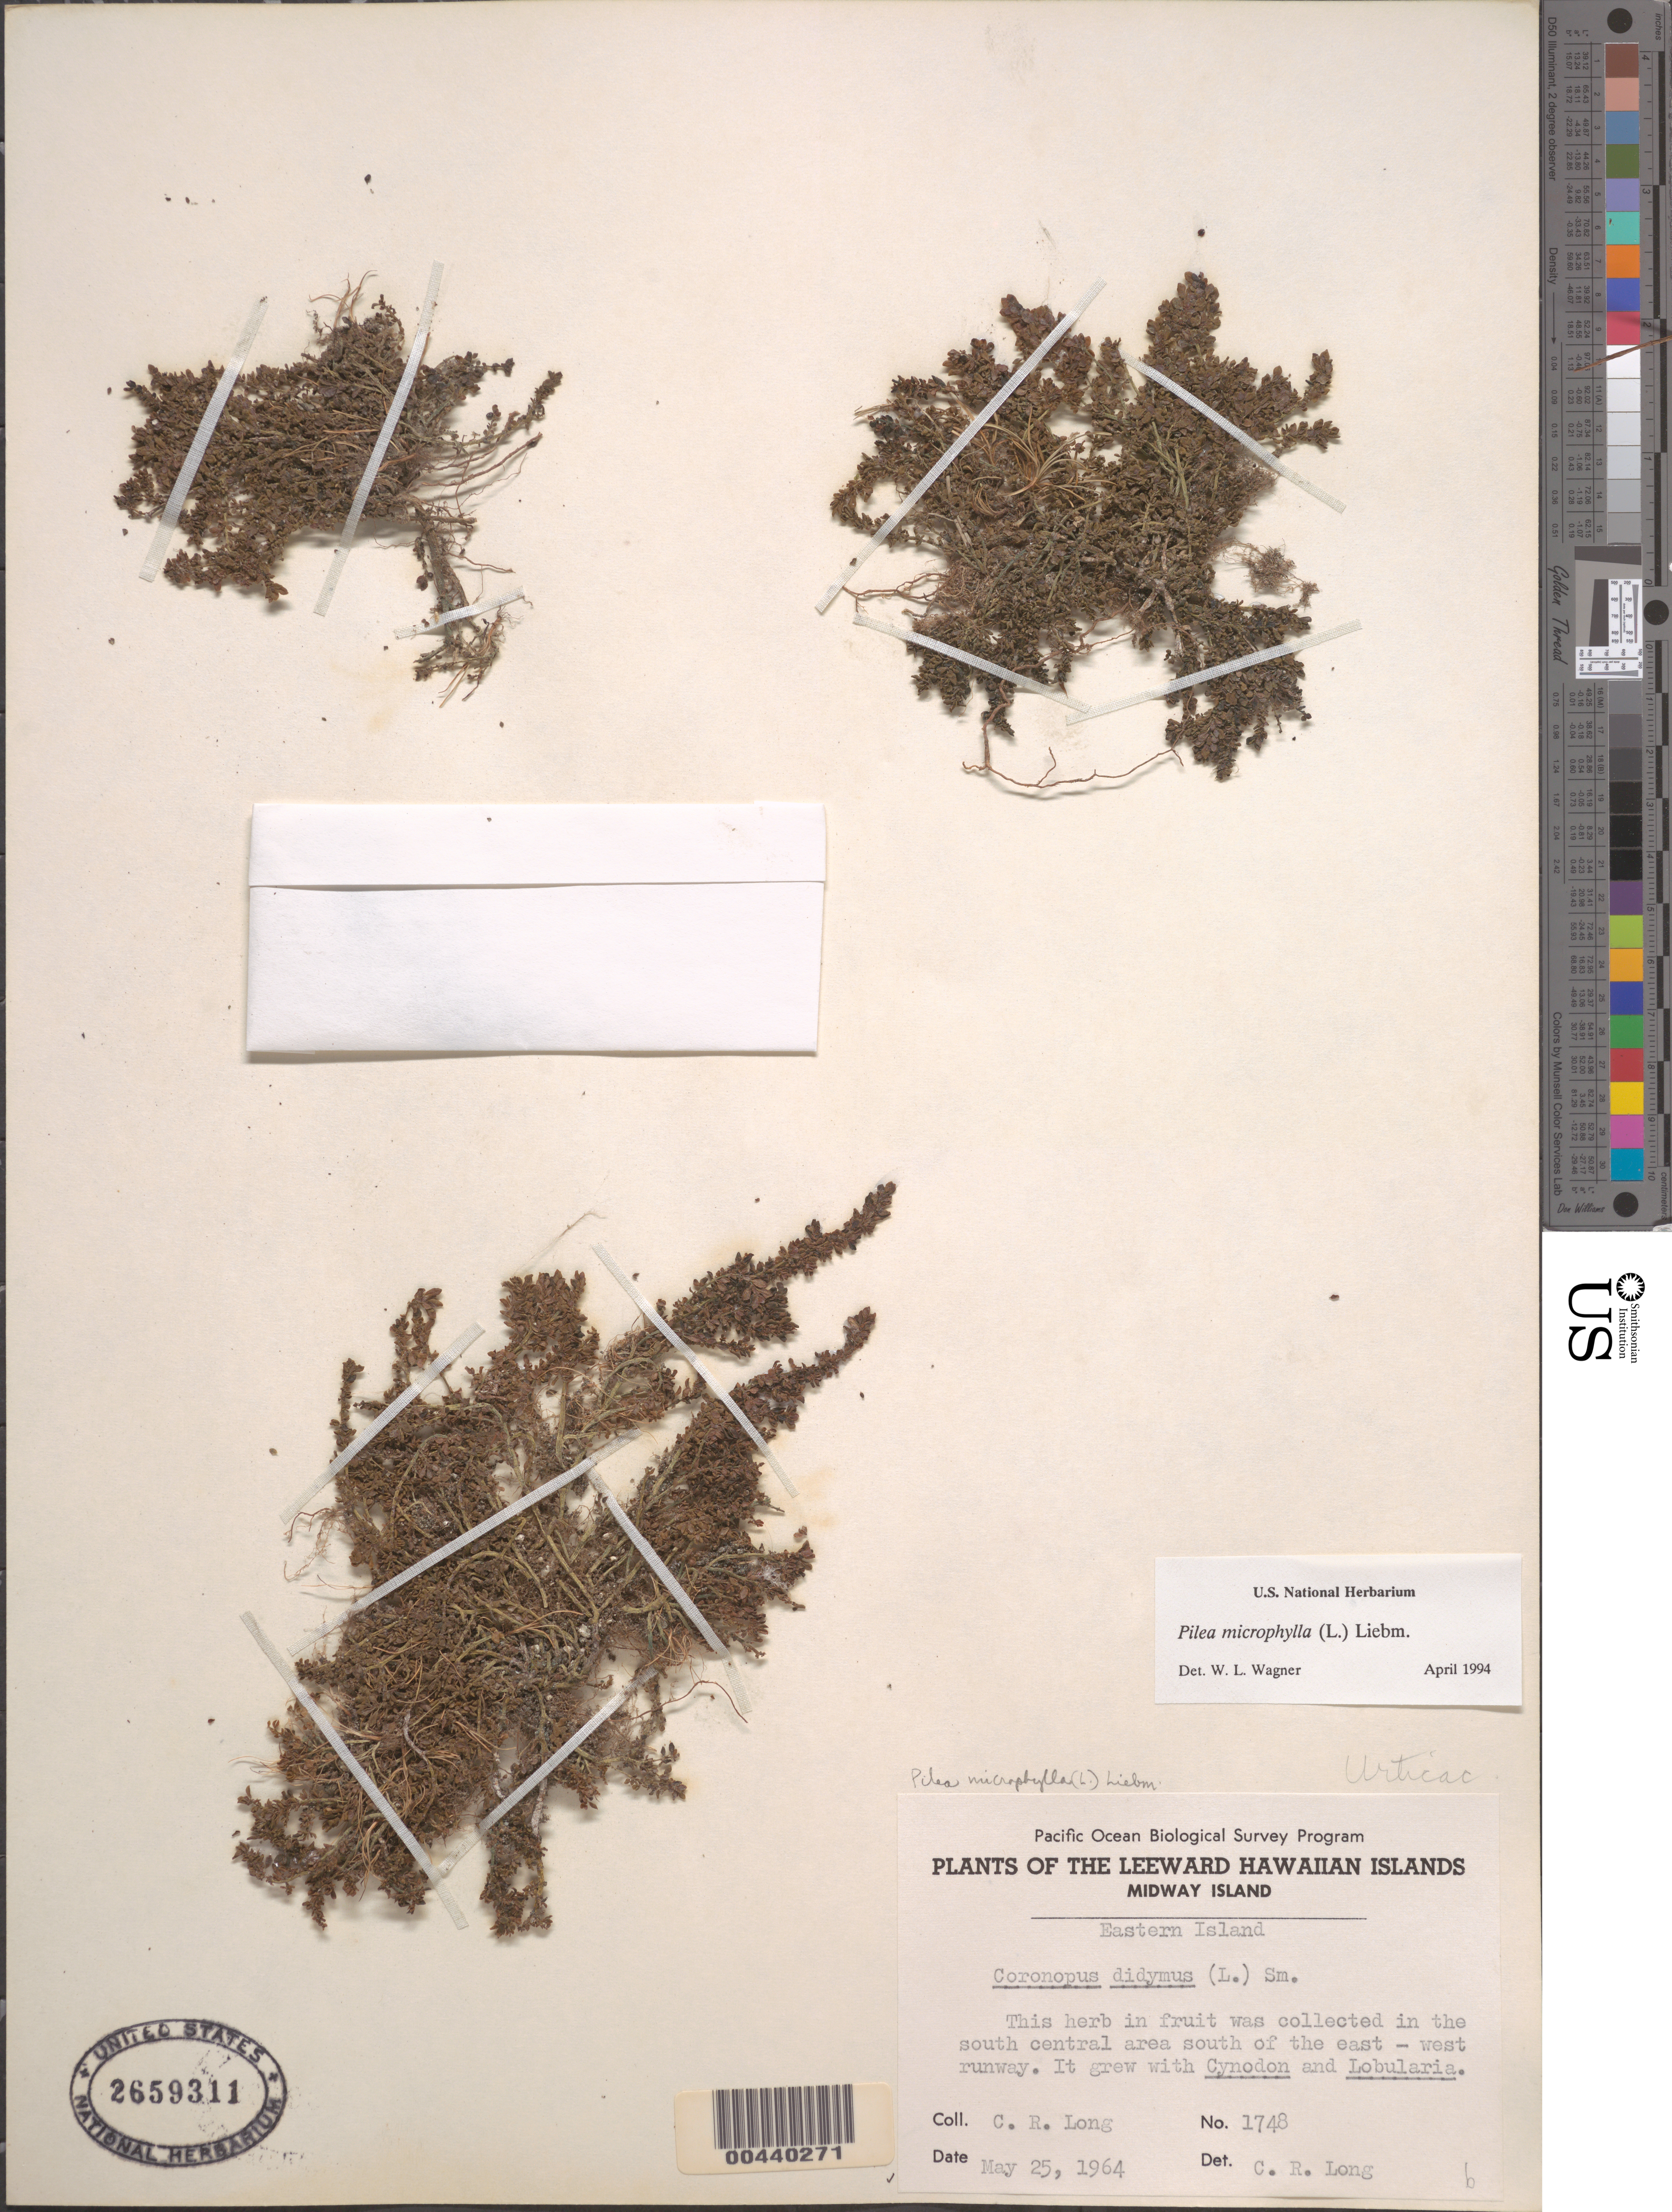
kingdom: Plantae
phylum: Tracheophyta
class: Magnoliopsida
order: Rosales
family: Urticaceae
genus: Pilea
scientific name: Pilea microphylla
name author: (L.) Liebm.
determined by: Wagner, W. L., (BOT), Smithsonian Institution - National Museum of Natural History (UNITED STATES)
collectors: C. Long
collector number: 1748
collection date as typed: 25 May 1964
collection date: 1964-05-25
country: U.S. Administered Pacific Islands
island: Midway Atoll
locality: South Central area south of the east-west runway, Eastern Islet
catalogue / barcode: US 2659311